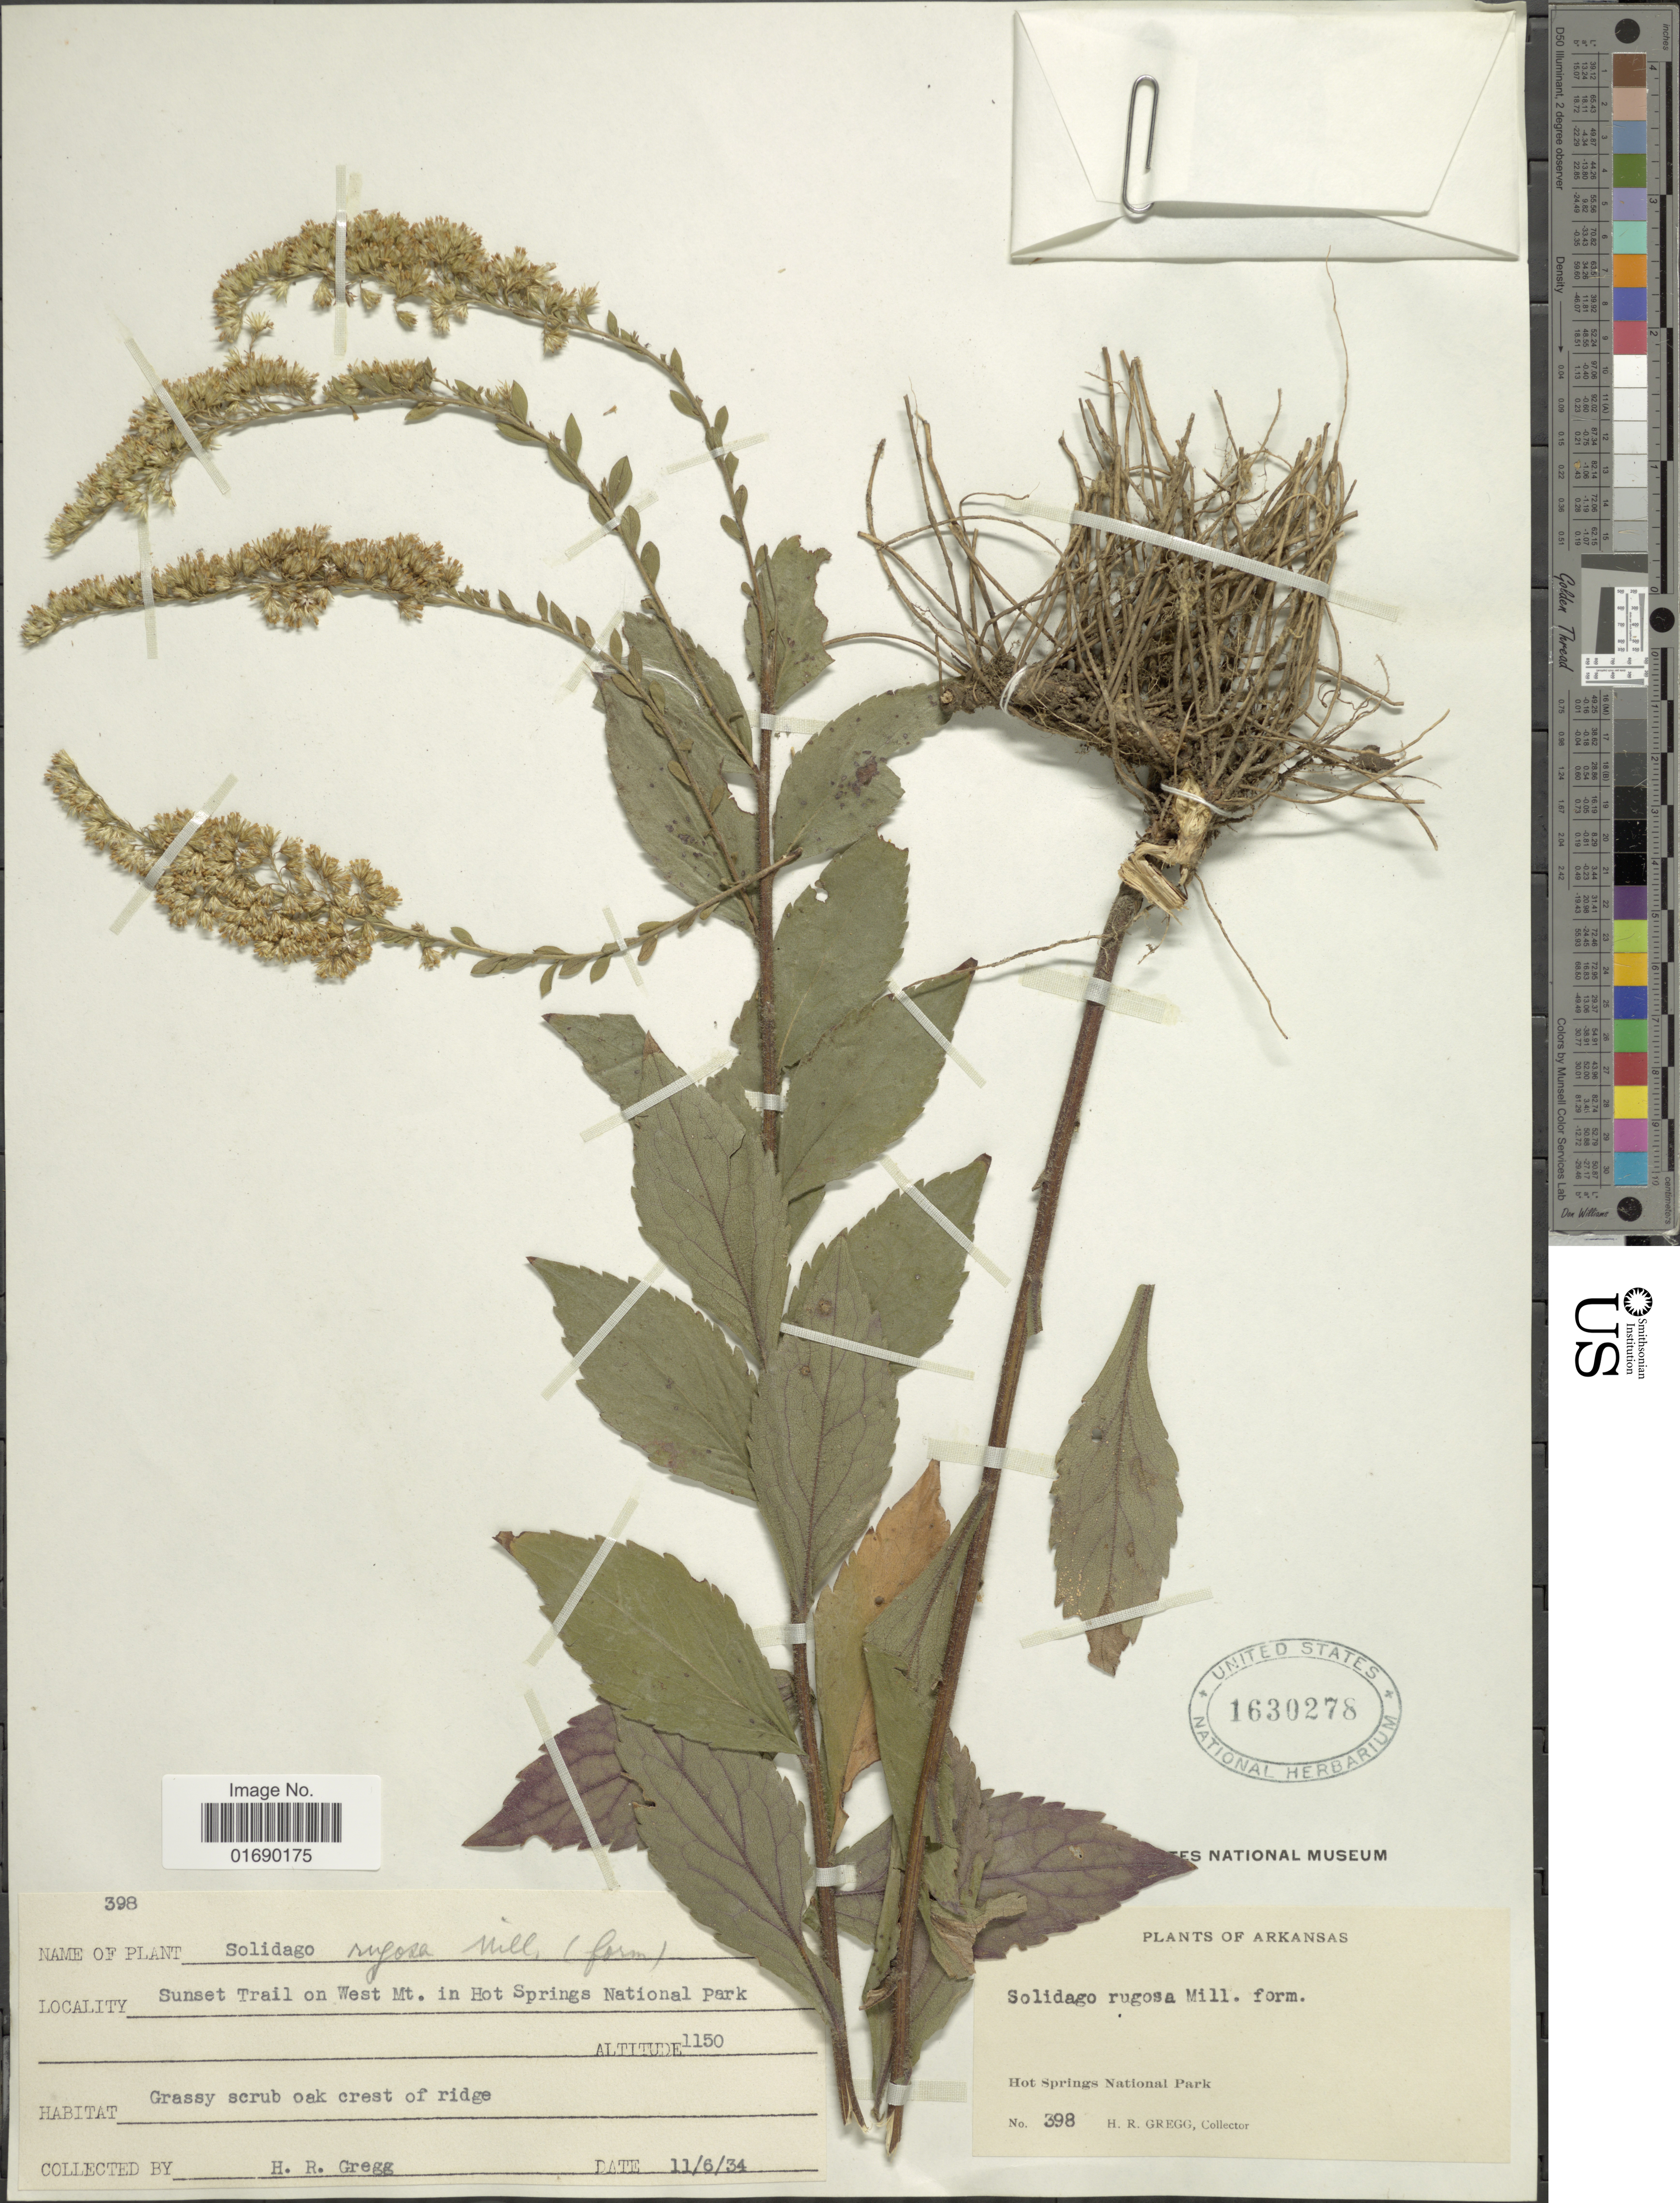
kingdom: Plantae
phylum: Tracheophyta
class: Magnoliopsida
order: Asterales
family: Asteraceae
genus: Solidago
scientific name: Solidago rugosa var. aspera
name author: (Aiton) Cronq.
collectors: H. Gregg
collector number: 398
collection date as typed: Transcribed d/m/y: 11/6/34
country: United States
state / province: Arkansas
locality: Sunset Trail on West Mt. in Hot Springs National Paek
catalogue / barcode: US 1630278